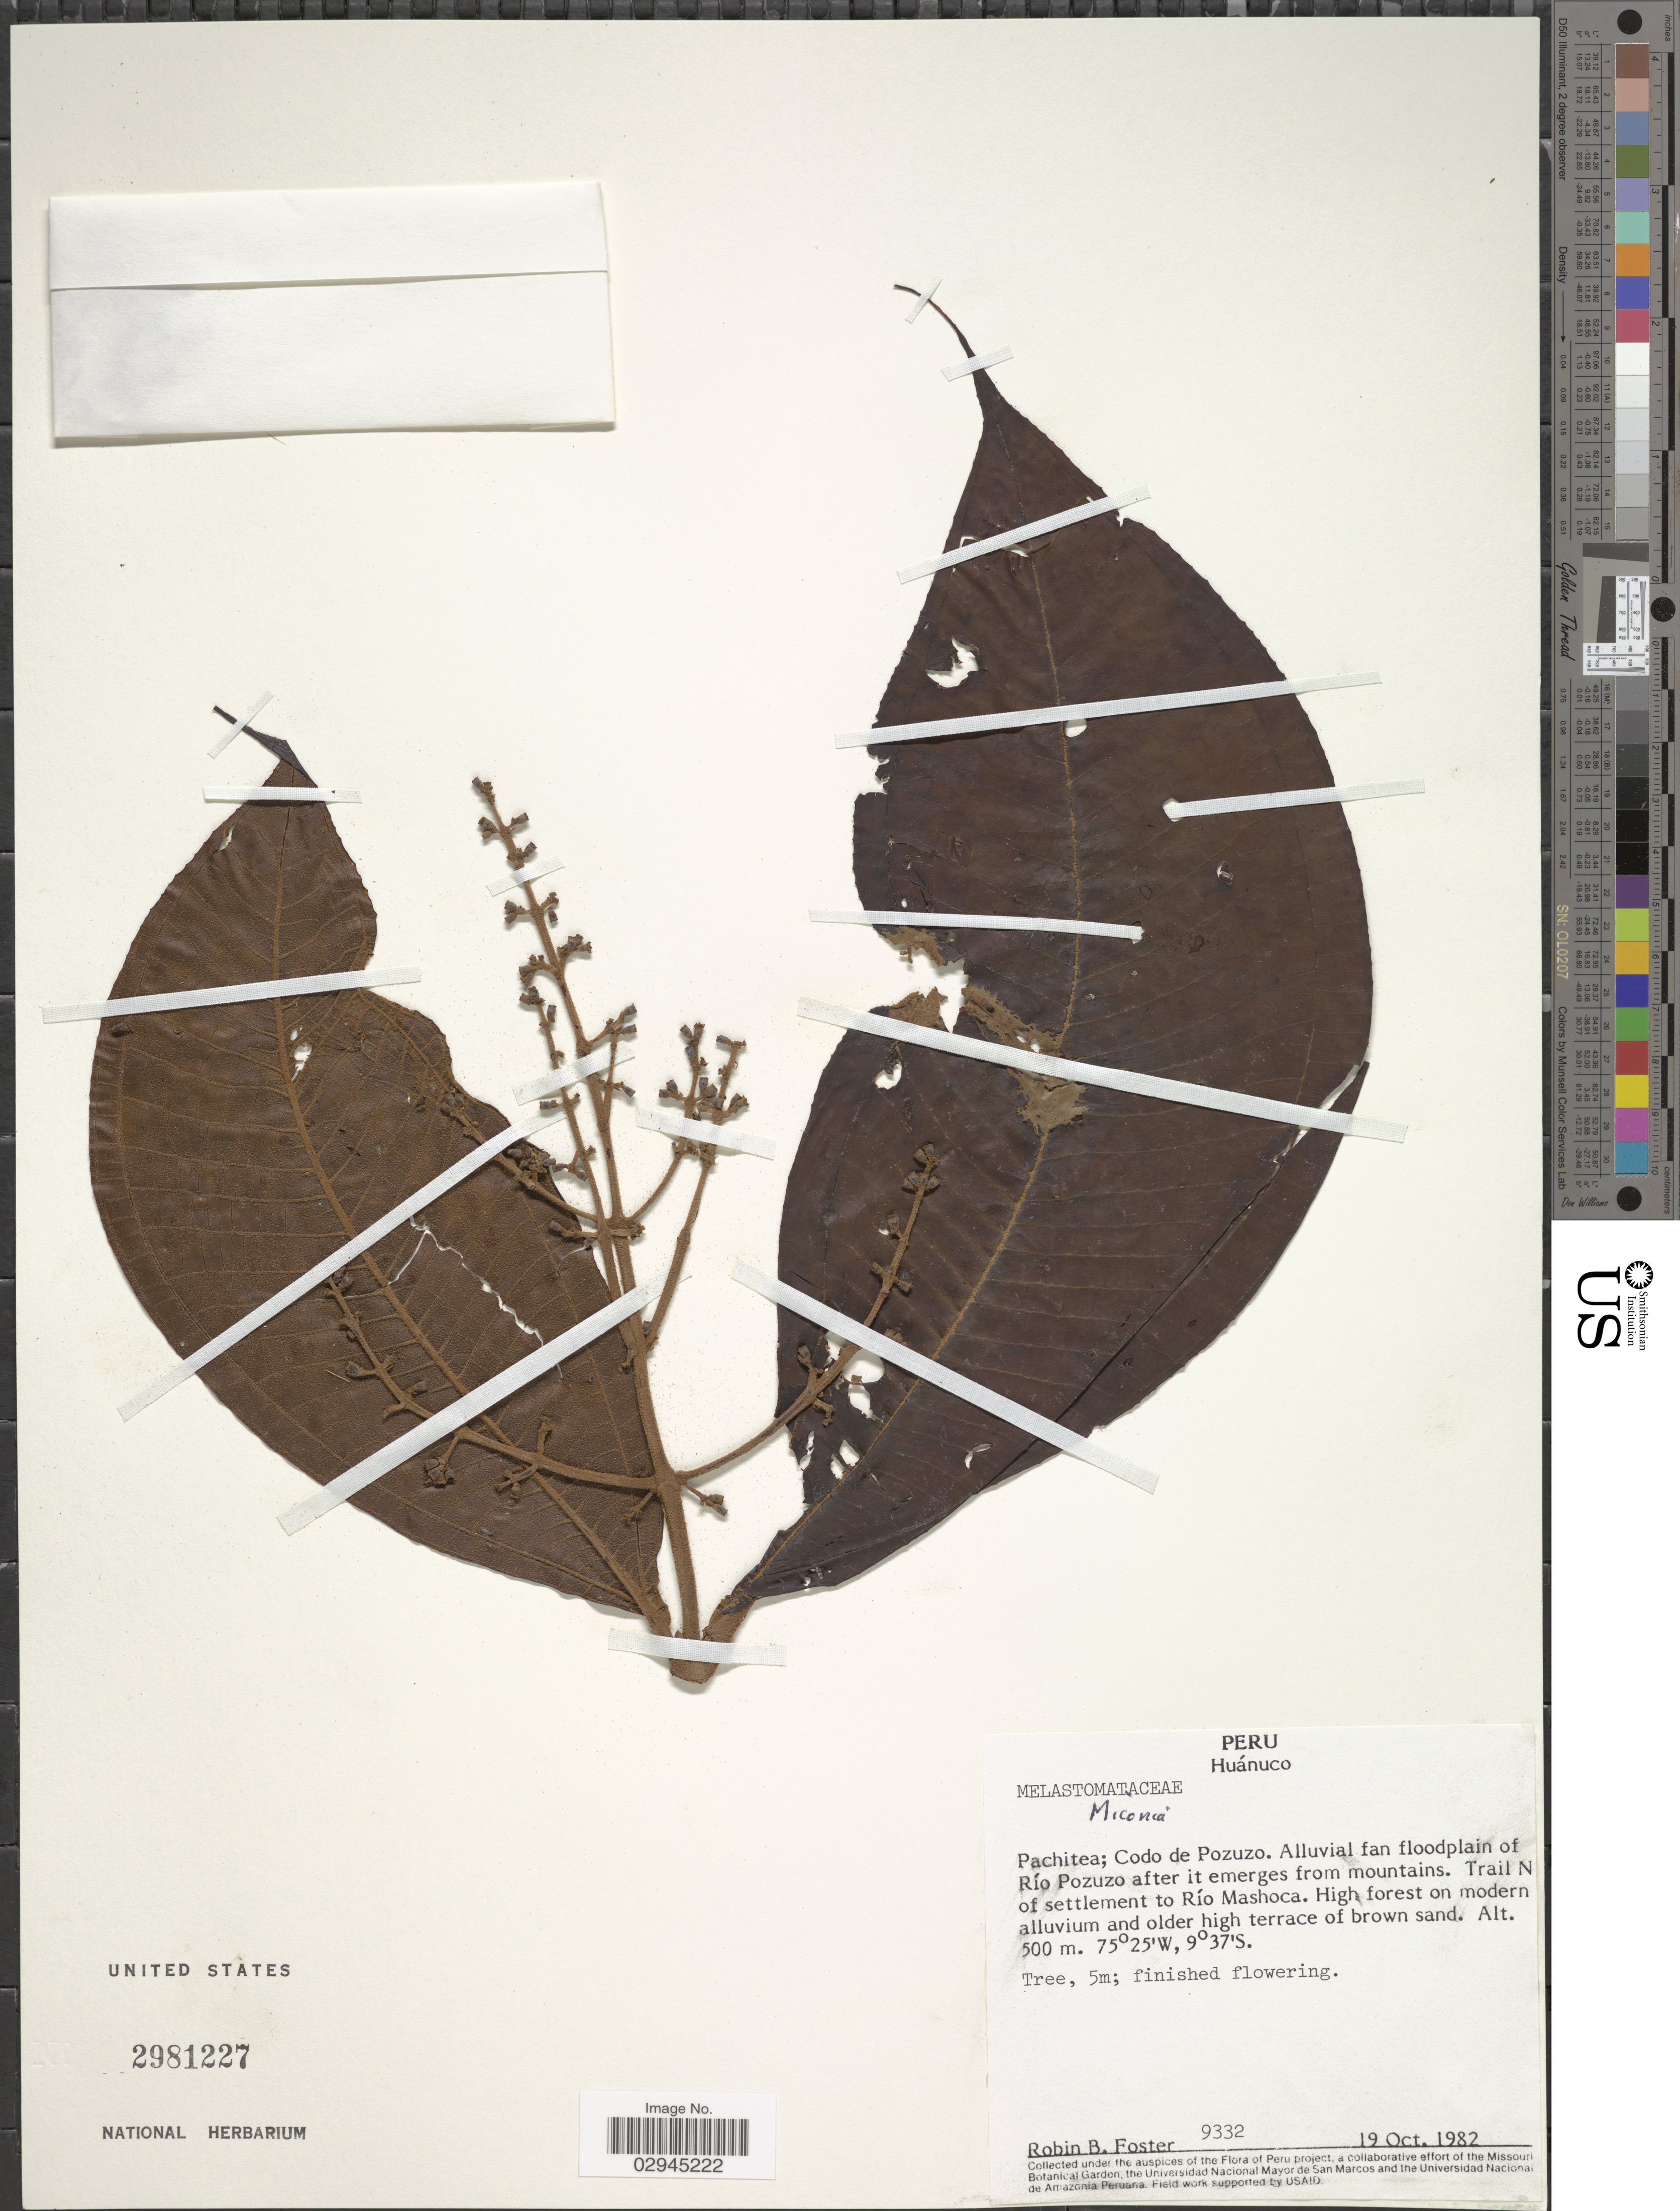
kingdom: Plantae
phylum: Tracheophyta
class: Magnoliopsida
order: Myrtales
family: Melastomataceae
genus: Miconia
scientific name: Miconia sp.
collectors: R. B. Foster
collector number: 9332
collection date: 1982-10-19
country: Peru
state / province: Huánuco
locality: Pachitea; Codo de Pozuzo. Alluvial fan floodplain of Río Pozuzo ater it emerges from mountains. Trail N of settlement to Río Mashoca.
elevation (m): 500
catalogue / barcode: US 2981227